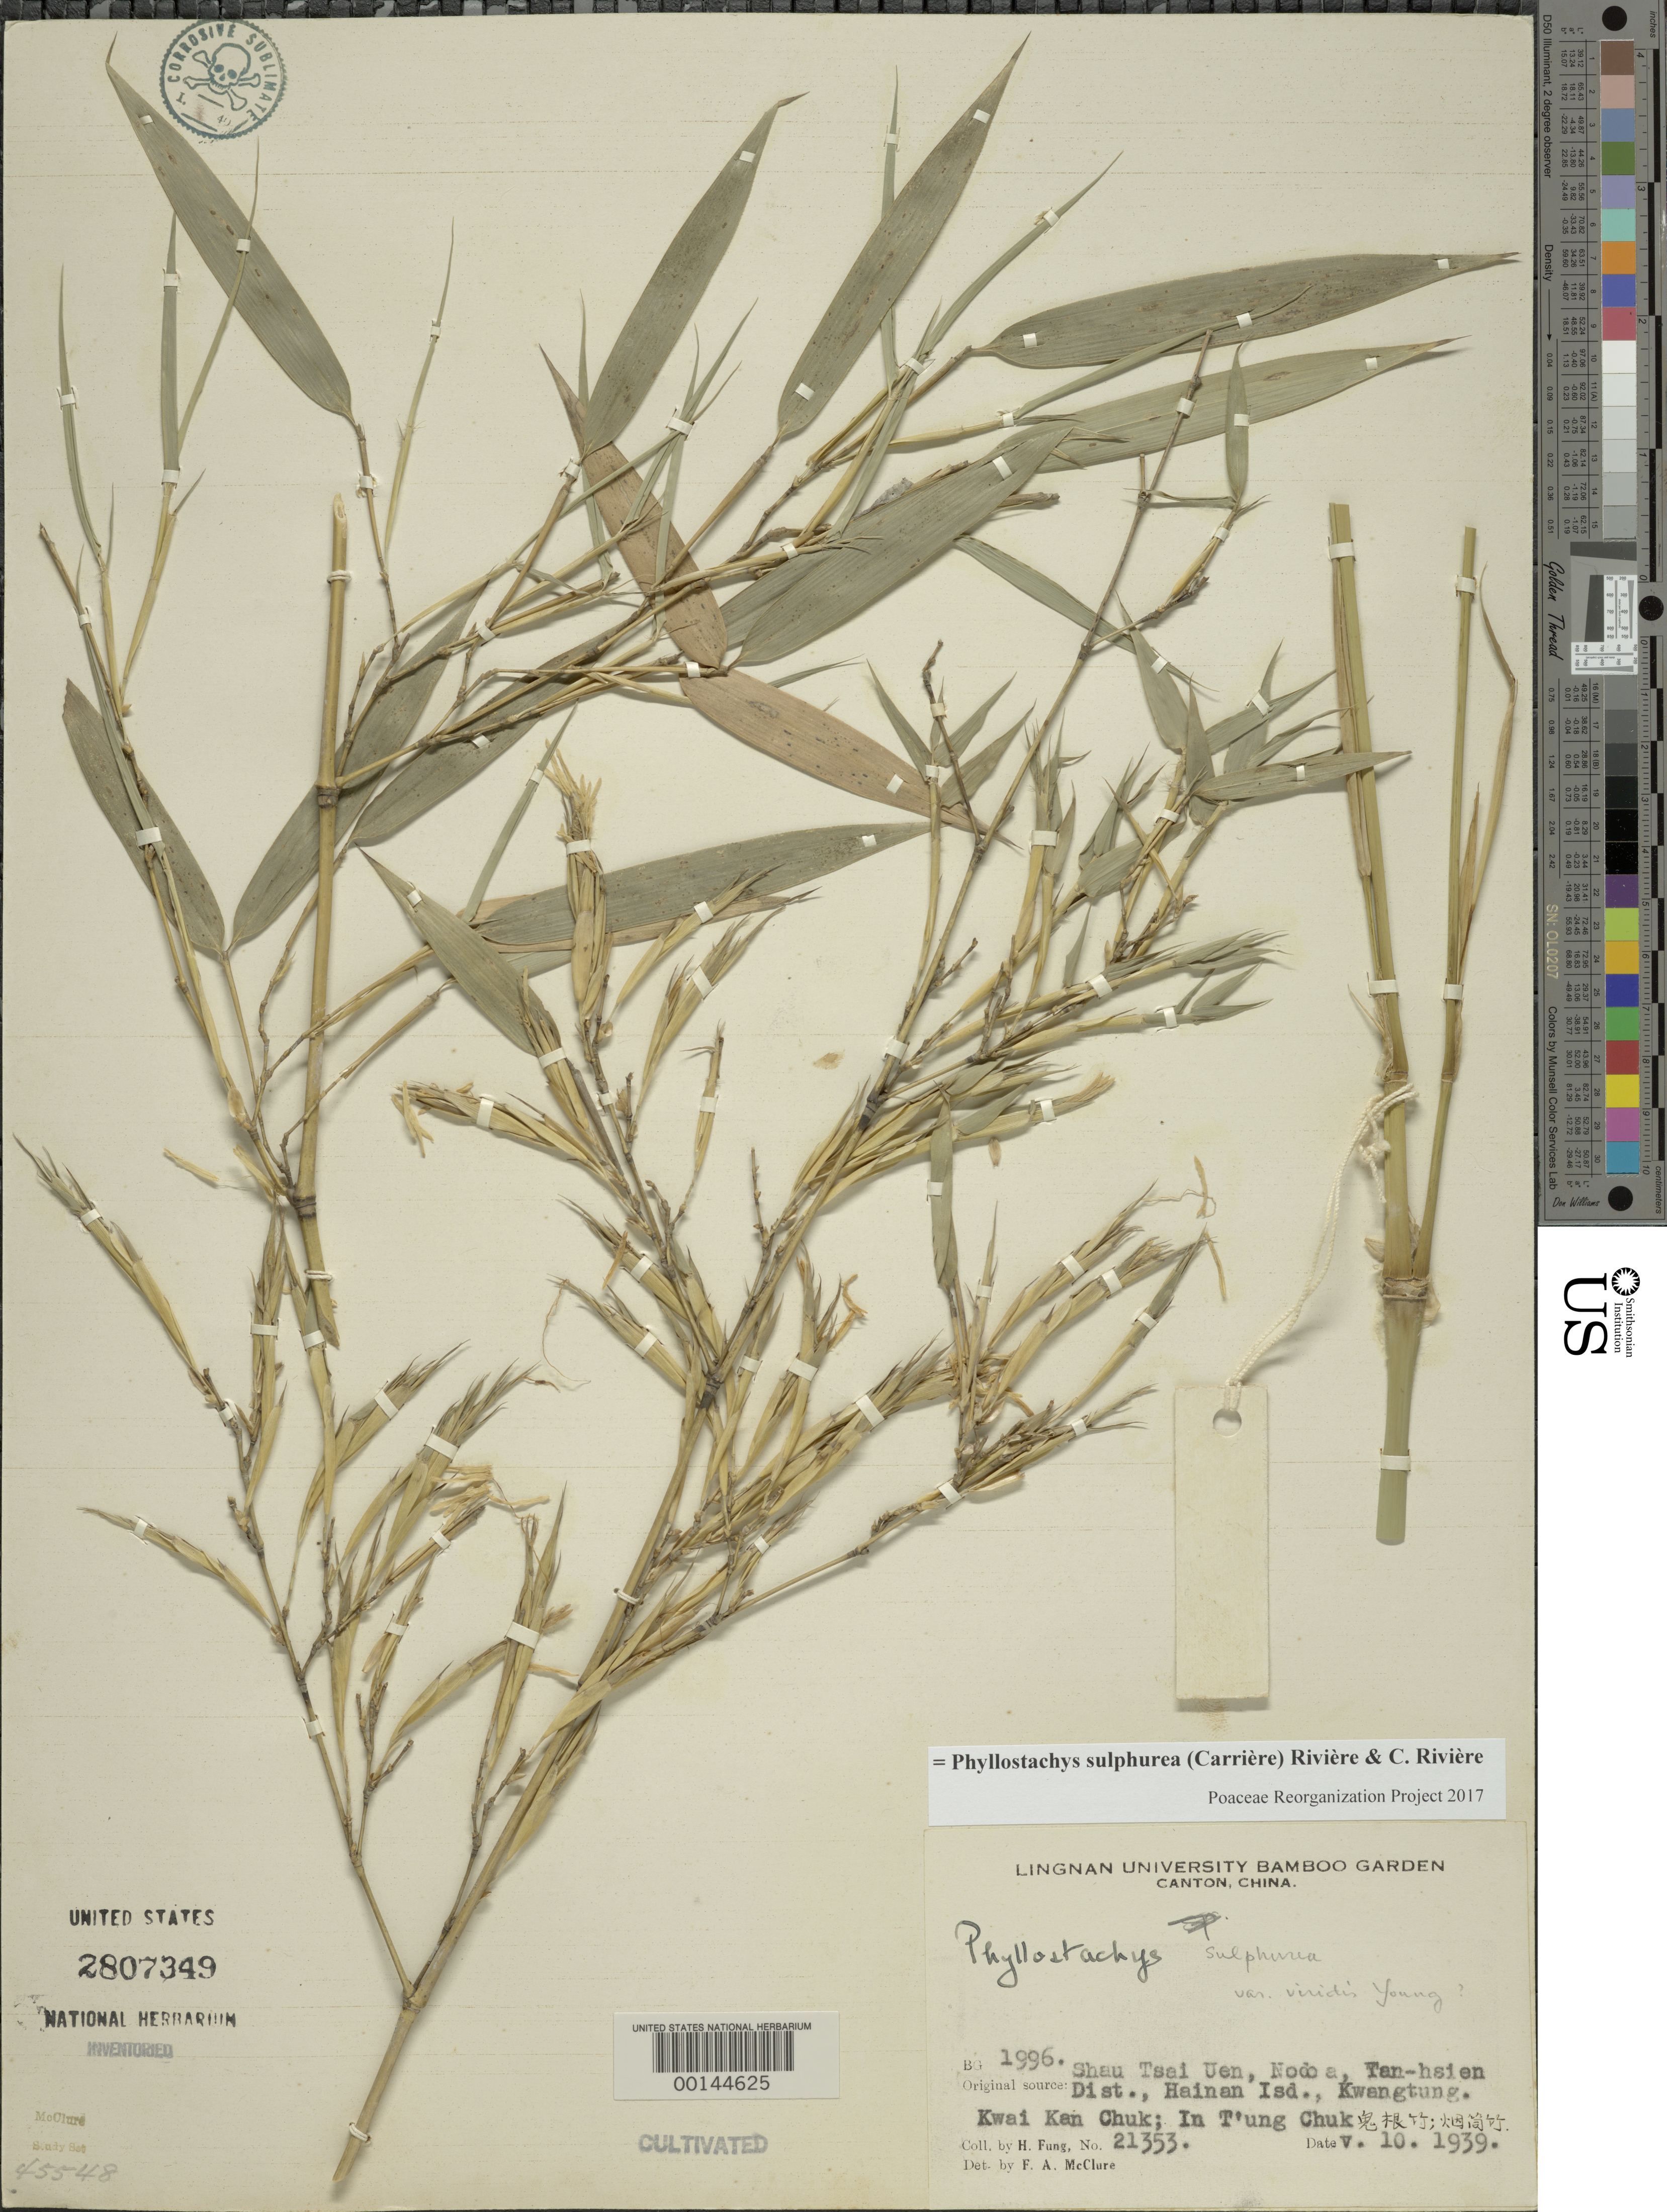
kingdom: Plantae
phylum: Tracheophyta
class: Liliopsida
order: Poales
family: Poaceae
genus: Phyllostachys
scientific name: Phyllostachys sulphurea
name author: (Carrière) Rivière & C. Rivière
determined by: Poaceae Reorganization Project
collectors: H. L. Fung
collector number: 21353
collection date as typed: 10 May 1939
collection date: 1939-05-10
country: China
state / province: Guangdong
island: Honam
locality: Canton, lingnan univ. bg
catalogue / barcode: US 2807349